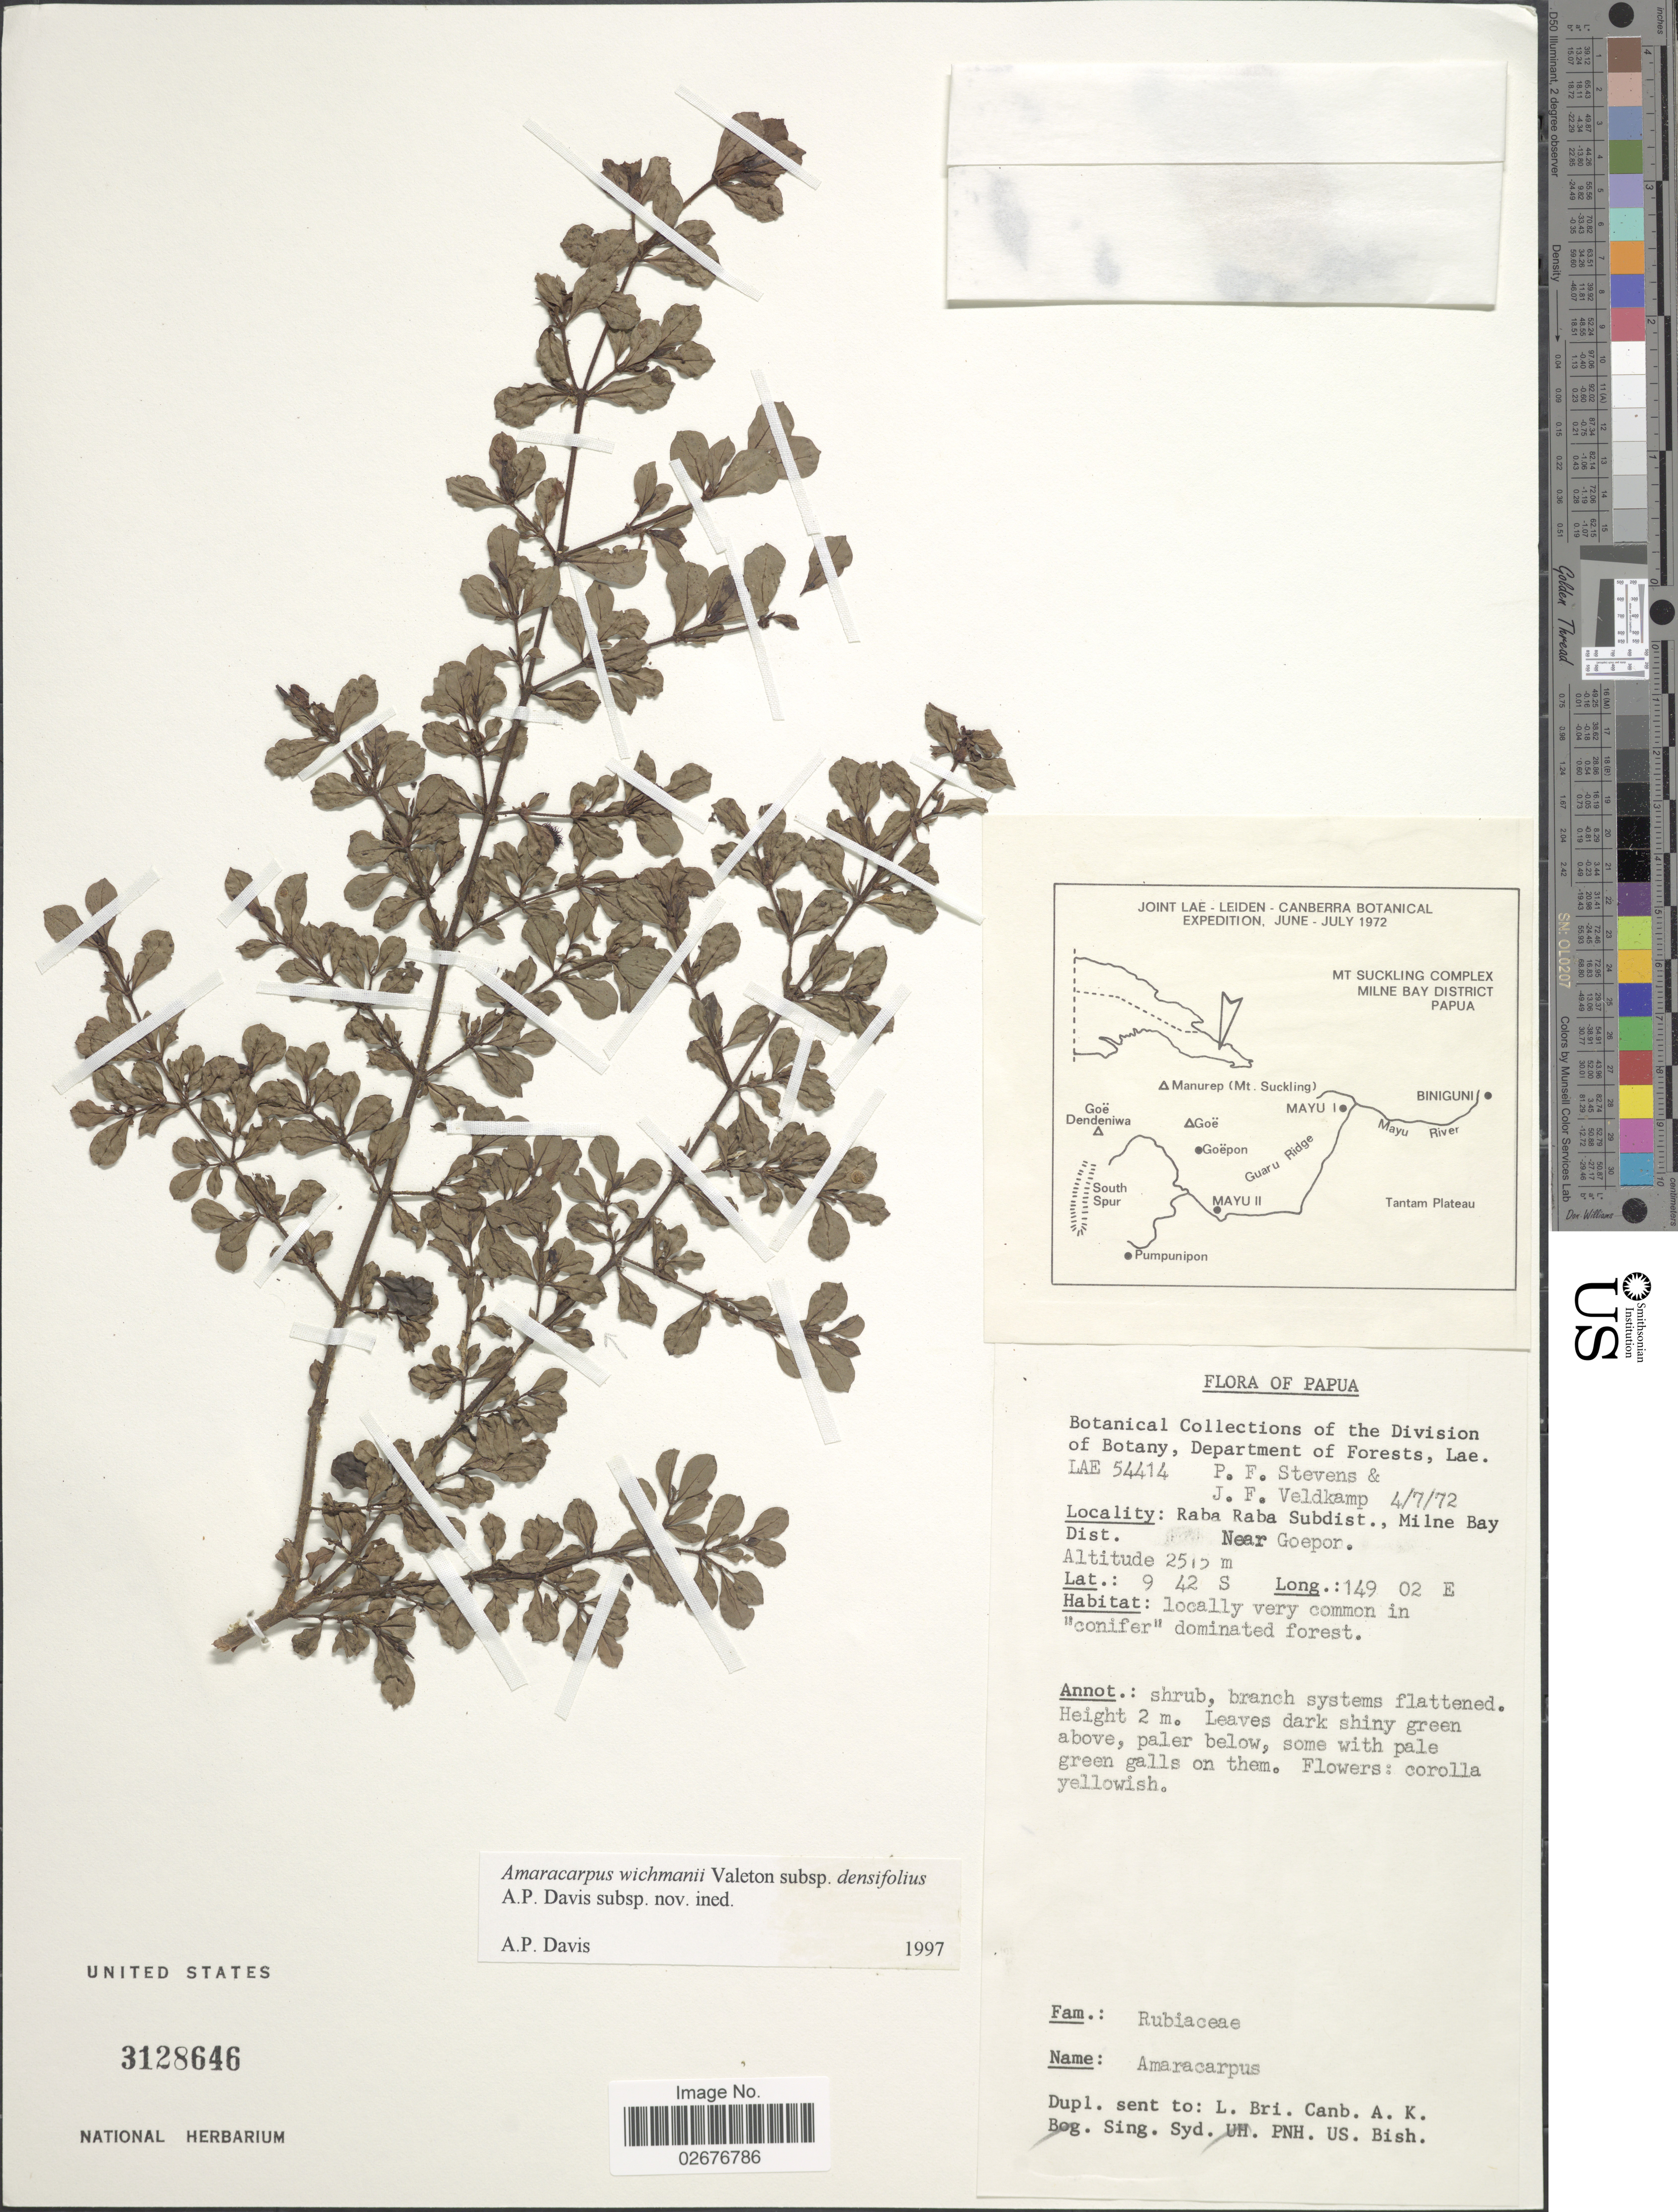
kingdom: Plantae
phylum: Tracheophyta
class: Magnoliopsida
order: Gentianales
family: Rubiaceae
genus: Amaracarpus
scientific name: Amaracarpus nymanii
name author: Valeton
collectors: P. F. Stevens & J. F. Veldkamp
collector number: LAE 54414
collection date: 1972-07-04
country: Papua New Guinea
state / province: Milne Bay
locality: Papua, Raba Raba Subdist., near Goepon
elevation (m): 2515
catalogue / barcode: US 3128646